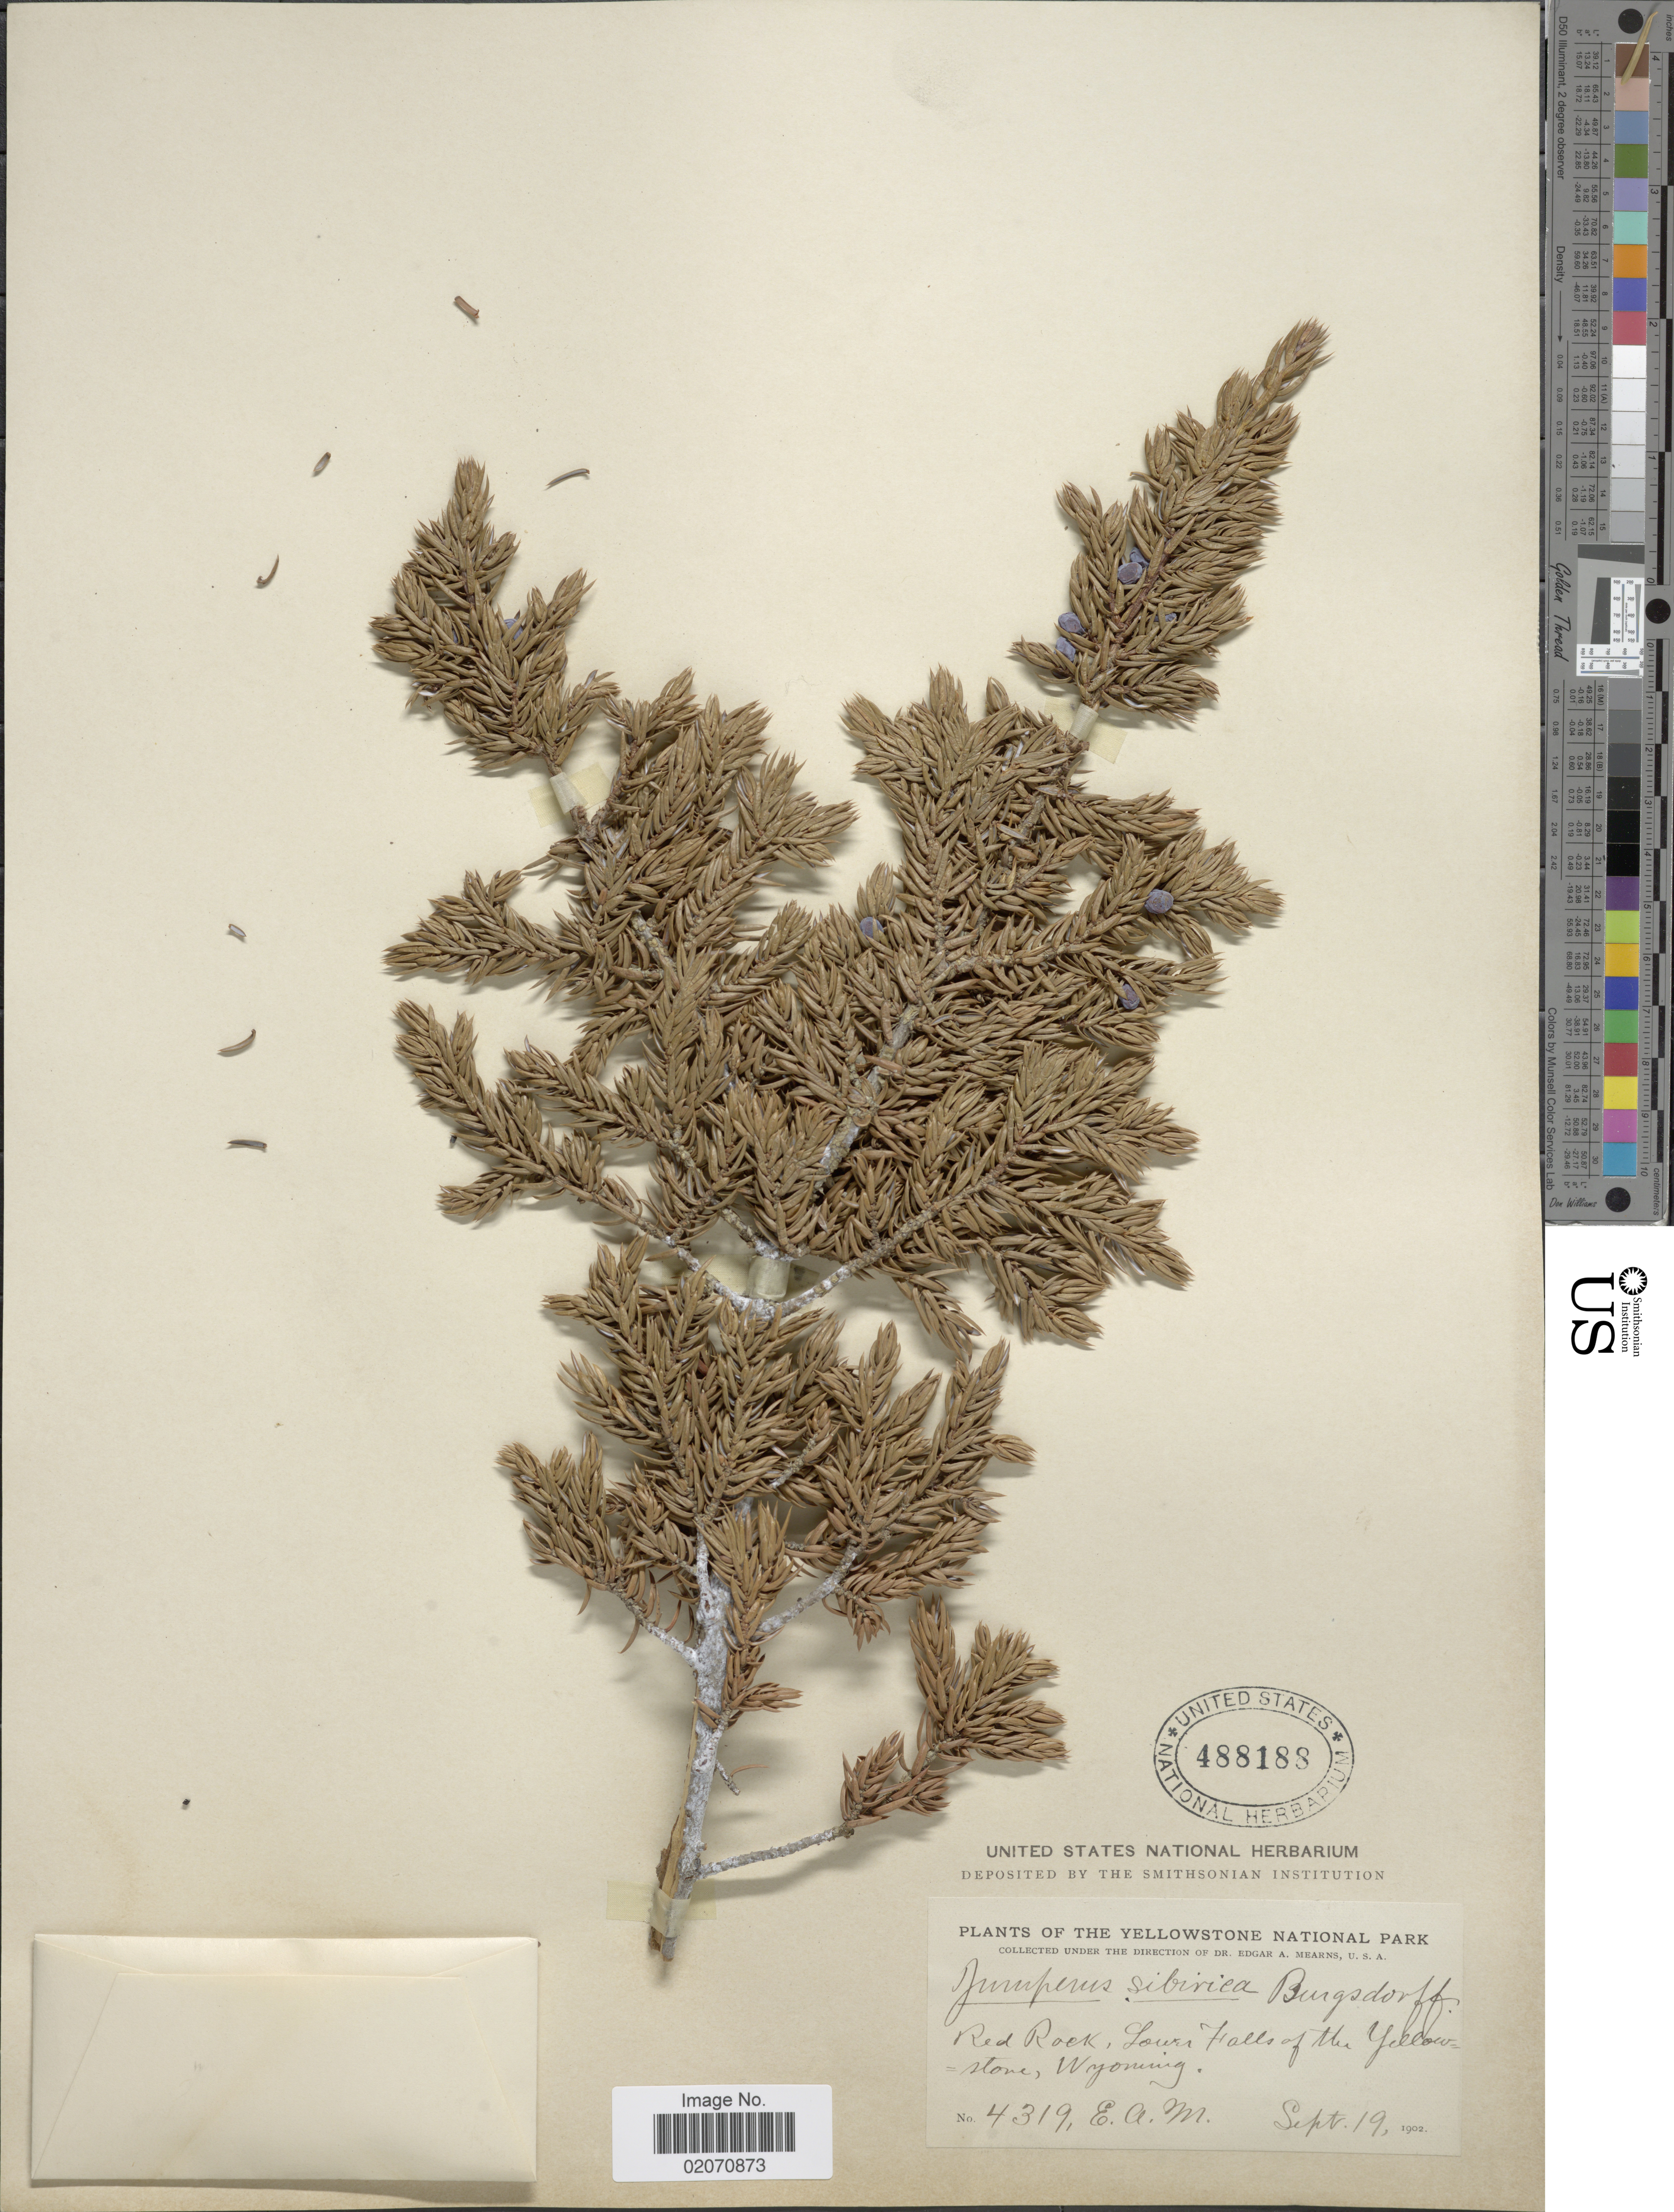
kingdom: Plantae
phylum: Tracheophyta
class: Pinopsida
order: Pinales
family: Cupressaceae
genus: Juniperus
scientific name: Juniperus communis subsp. nana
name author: (Willd.) Syme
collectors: E. A. Mearns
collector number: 4319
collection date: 1902-09-19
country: United States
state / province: Wyoming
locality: Yellowstone National Park, Red rock Lower Falls of the Yellowstone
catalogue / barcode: US 488188